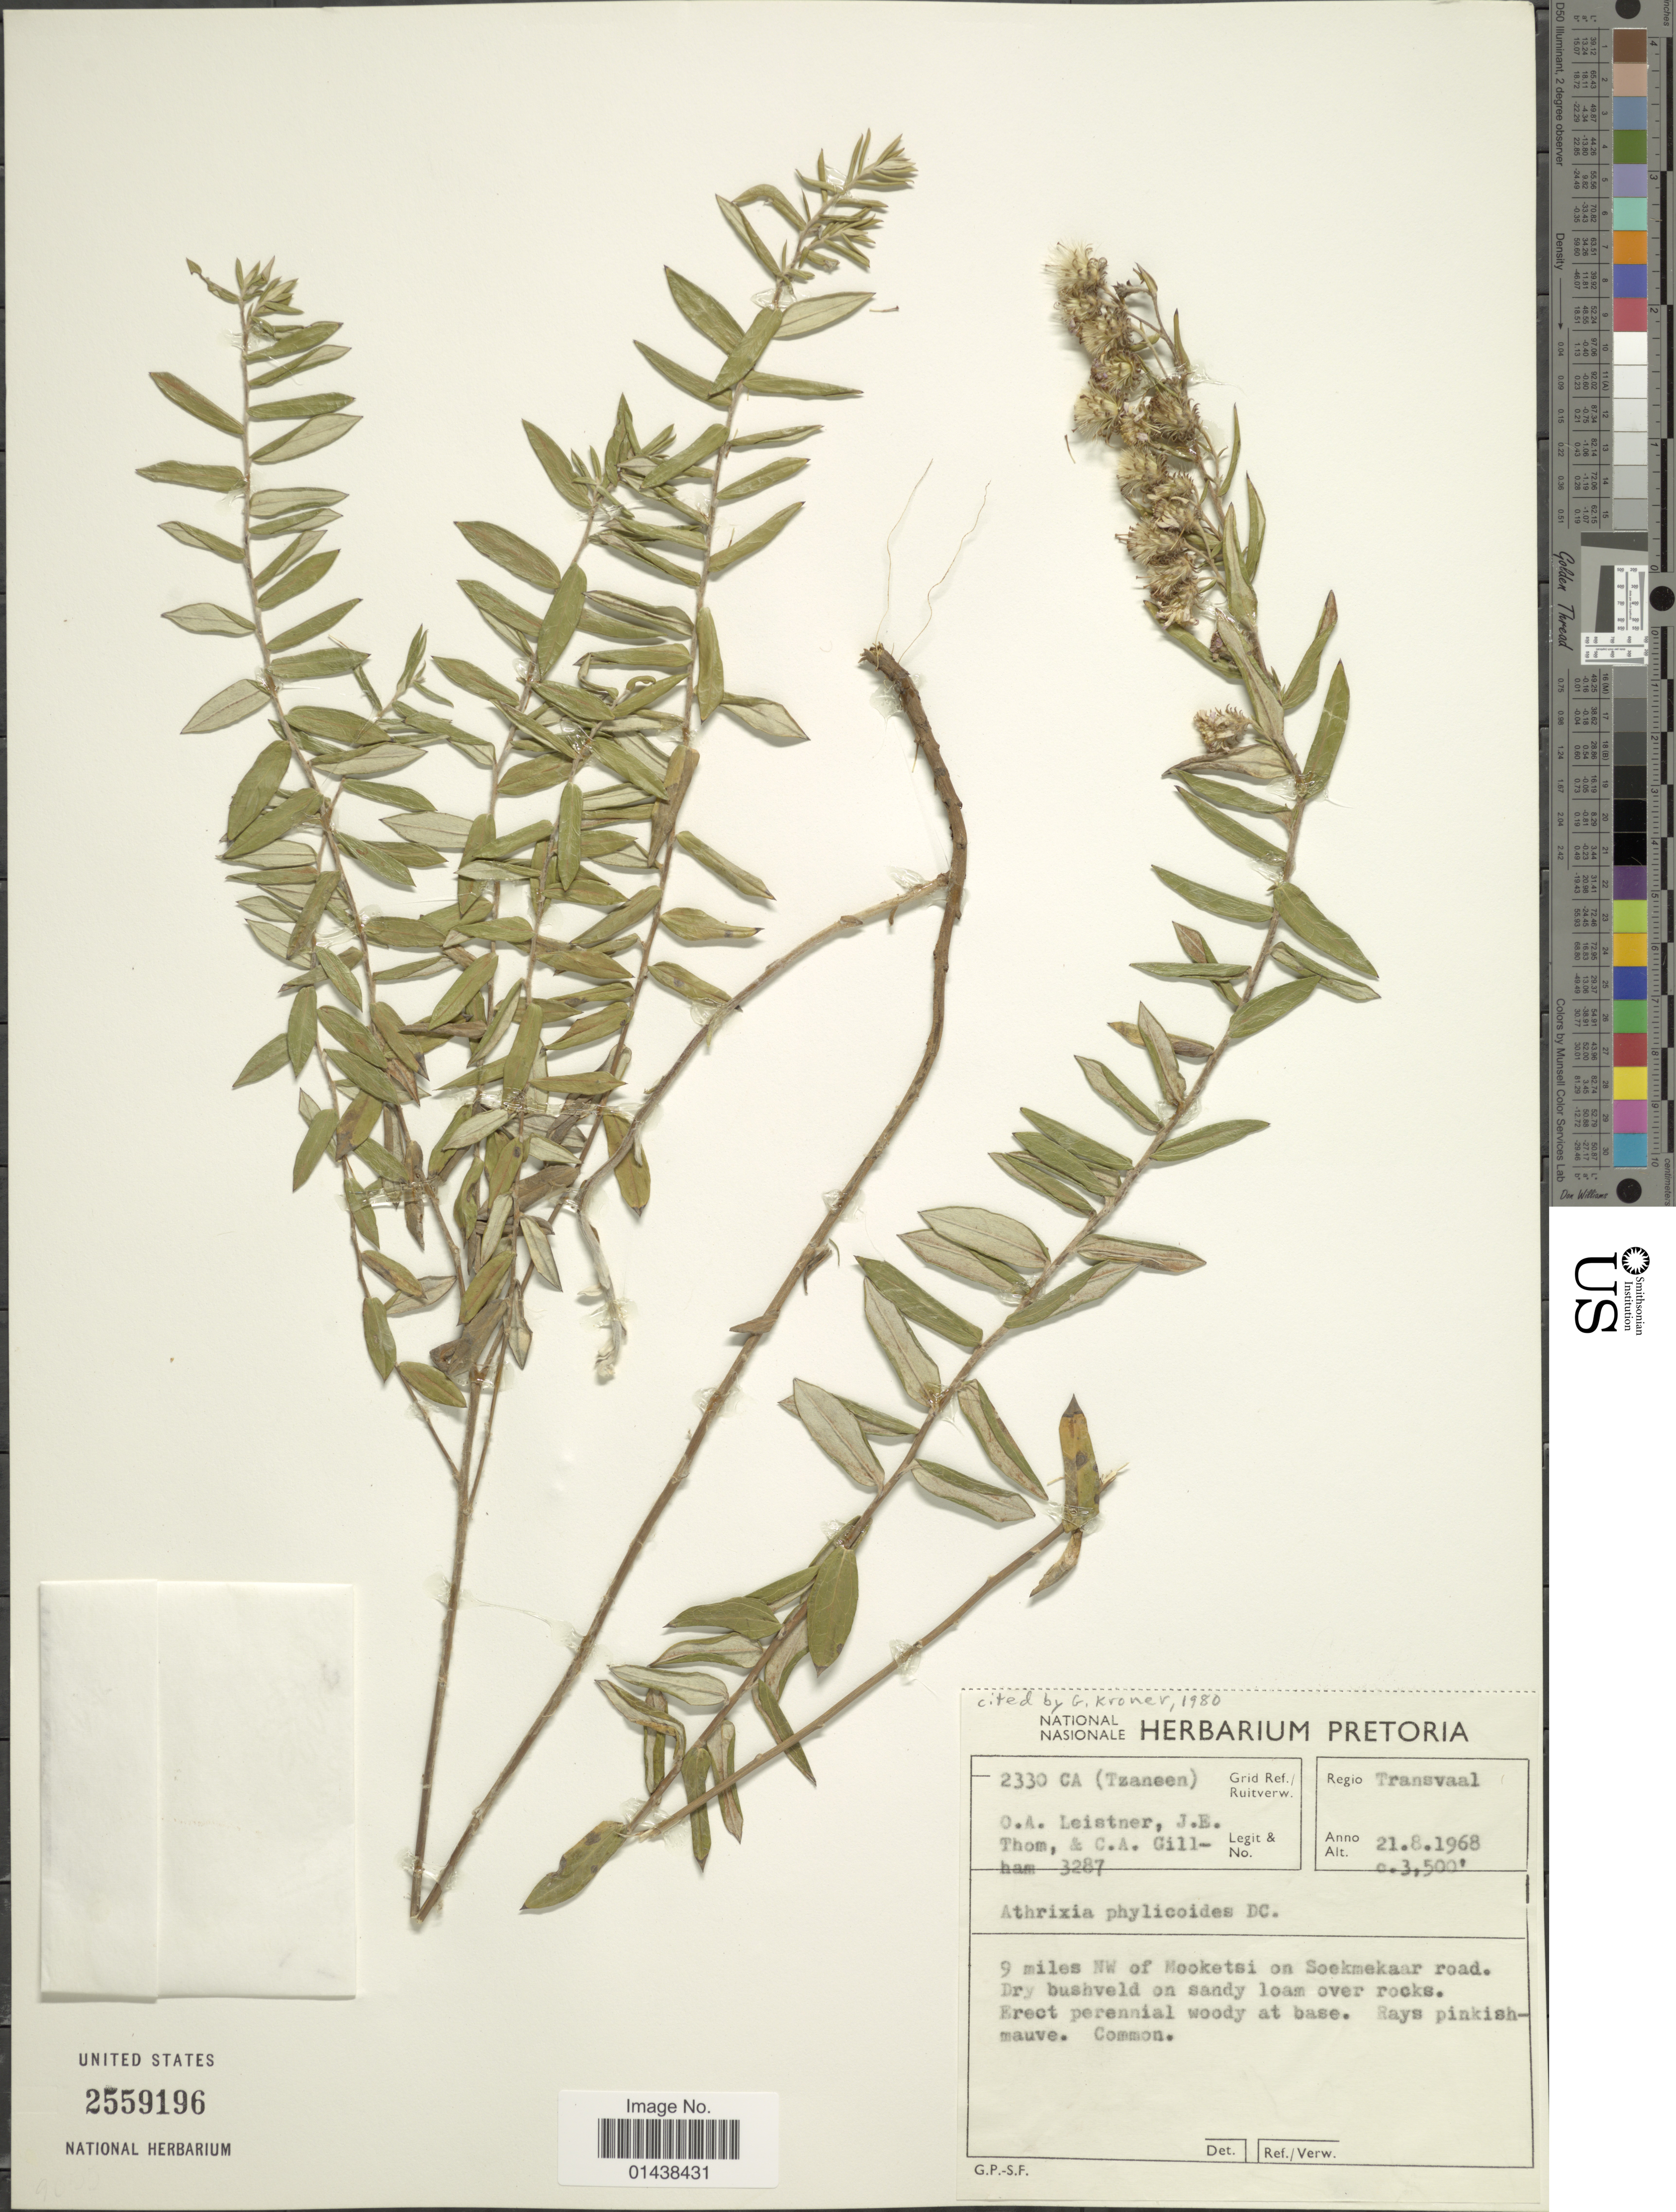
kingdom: Plantae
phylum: Tracheophyta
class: Magnoliopsida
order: Asterales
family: Asteraceae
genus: Athrixia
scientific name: Athrixia phylicoides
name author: DC.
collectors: O. A. Leistner, J. Thom & C. Gillham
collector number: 3287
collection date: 1968-08-21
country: South Africa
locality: Regio Transvaal, 9 miles NW of Mooketsi on Soekmekaar road.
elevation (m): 1067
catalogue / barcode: US 2559196